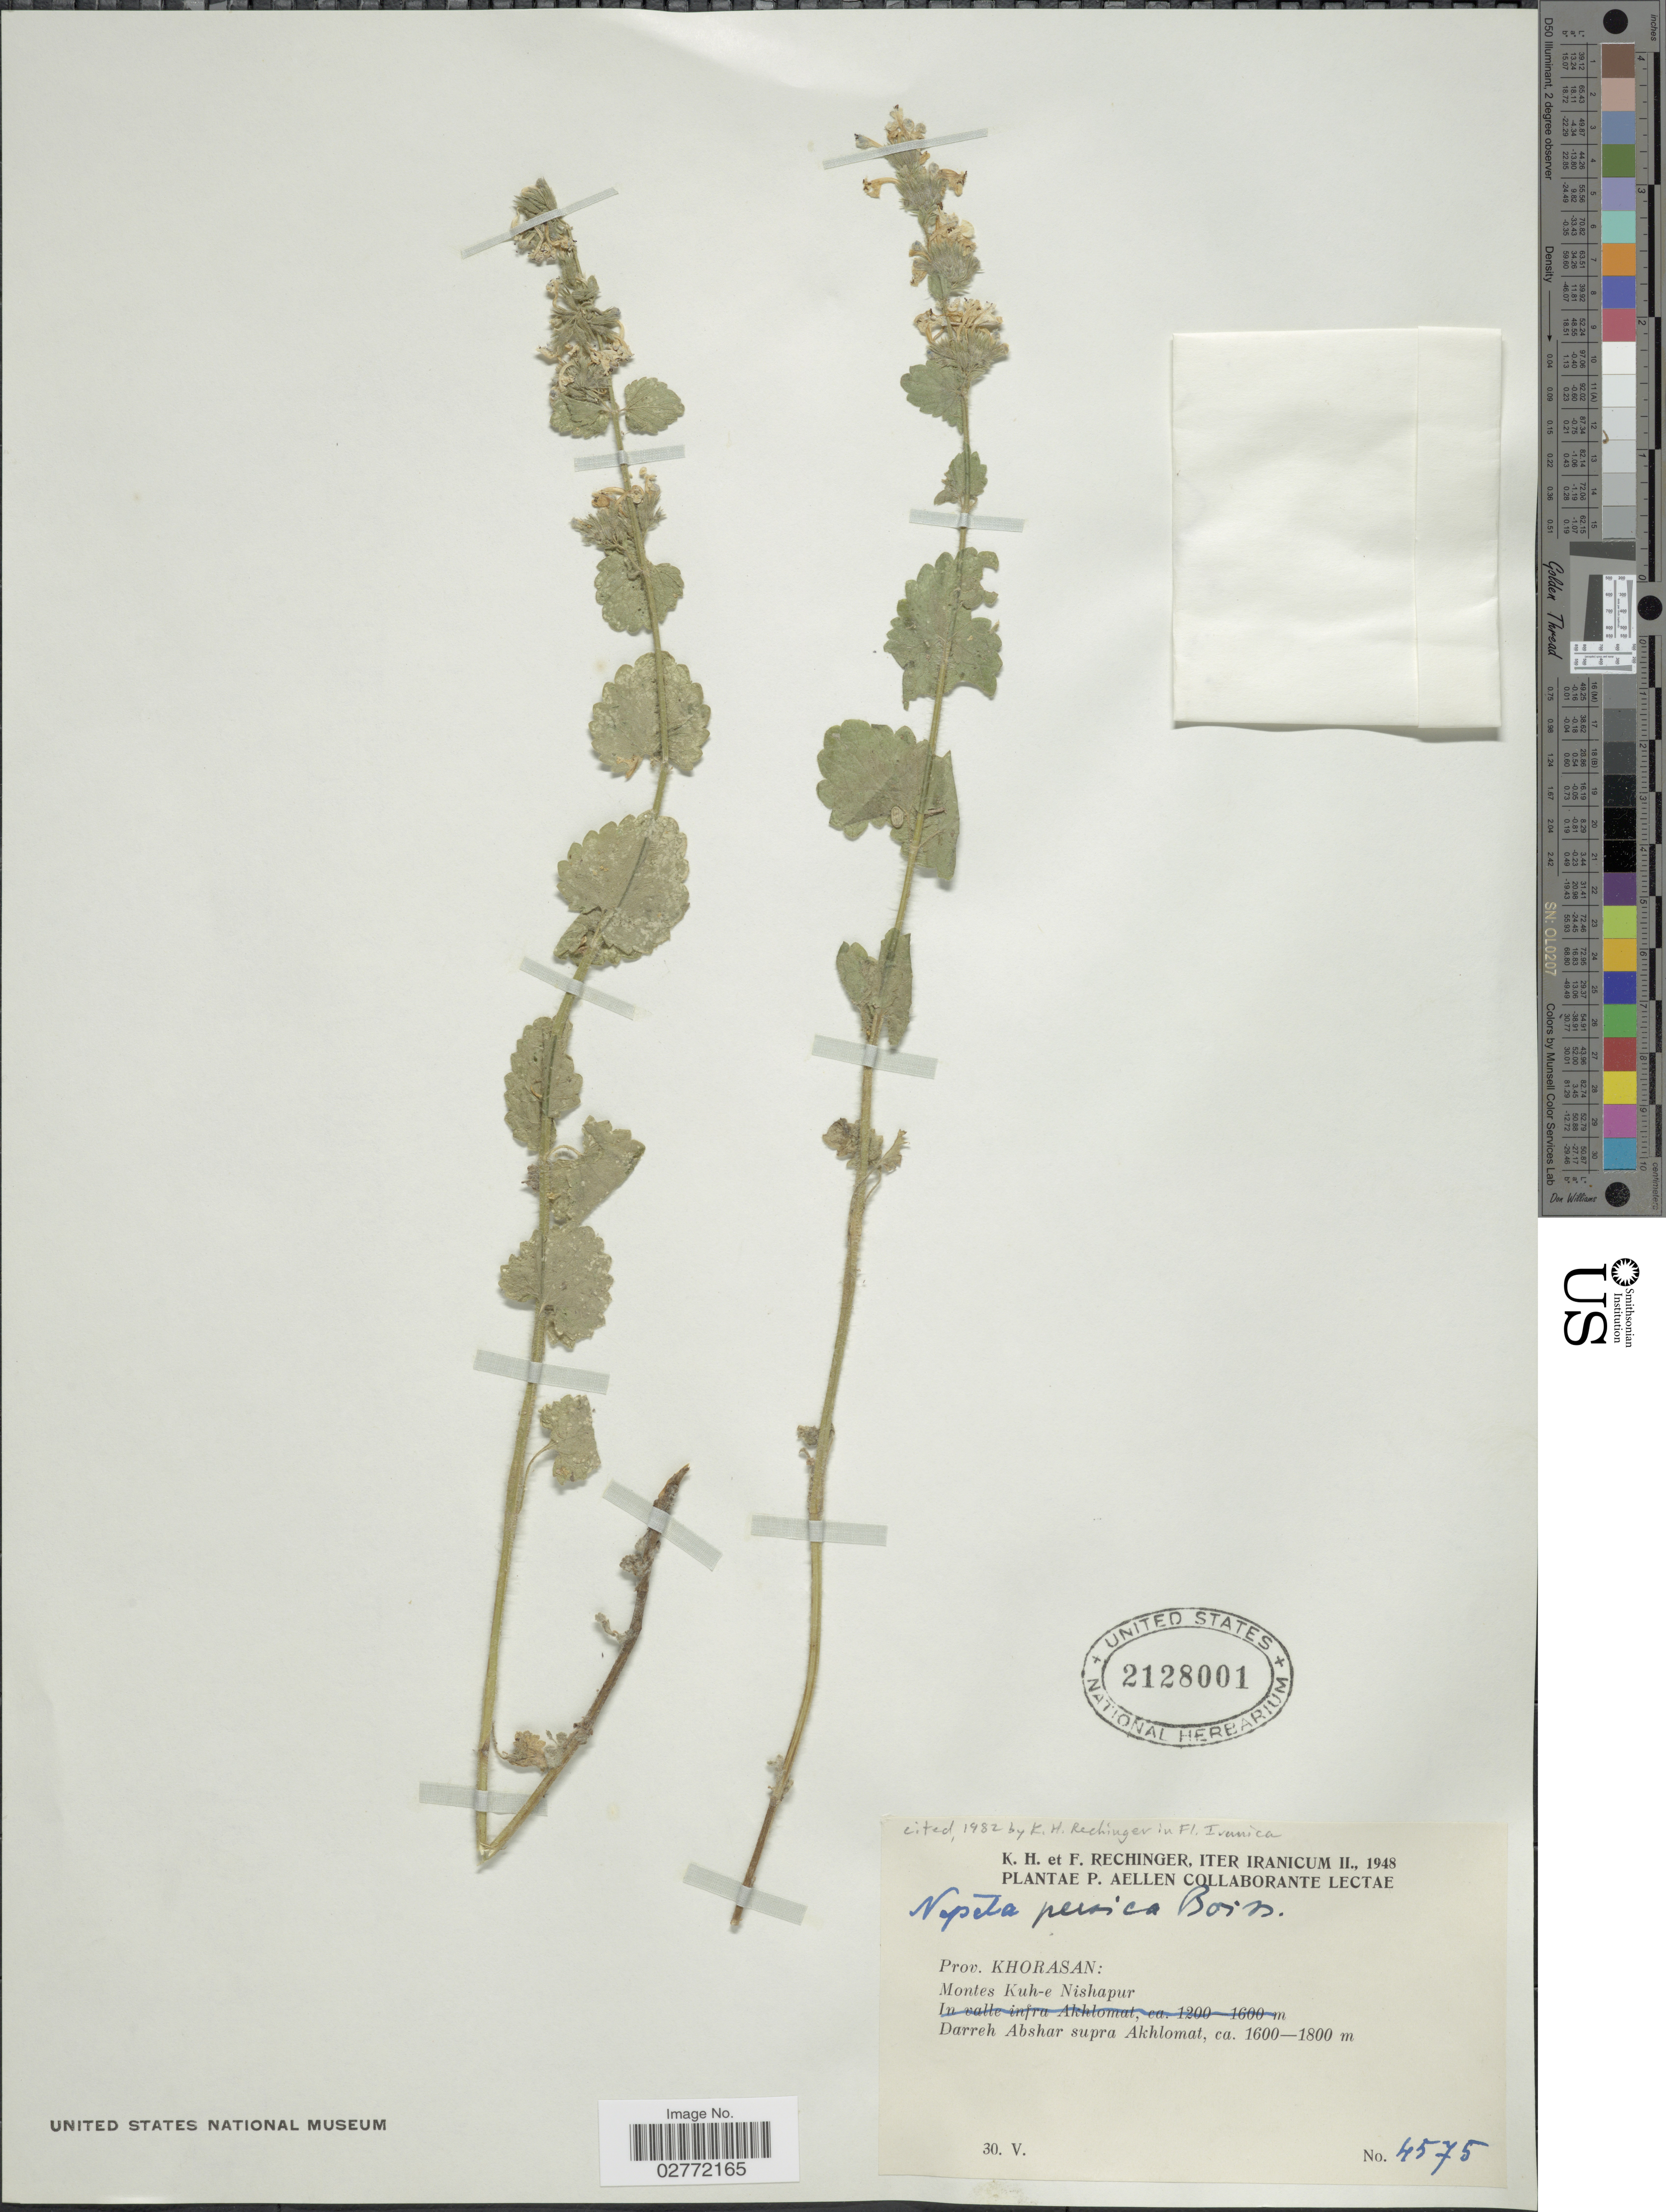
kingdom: Plantae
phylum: Tracheophyta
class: Magnoliopsida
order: Lamiales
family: Lamiaceae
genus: Nepeta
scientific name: Nepeta persica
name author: Boiss.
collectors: K. H. Rechinger, F. Rechinger, P. Aellen & E. Esfandiari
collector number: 4575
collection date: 1948-05-30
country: Iran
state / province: Khorasan [obsolete]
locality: Prov. Khorasan, Montes Kuh-e Nishapur, Darreh Abshar supra Akhlomat.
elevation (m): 1600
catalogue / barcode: US 2128001